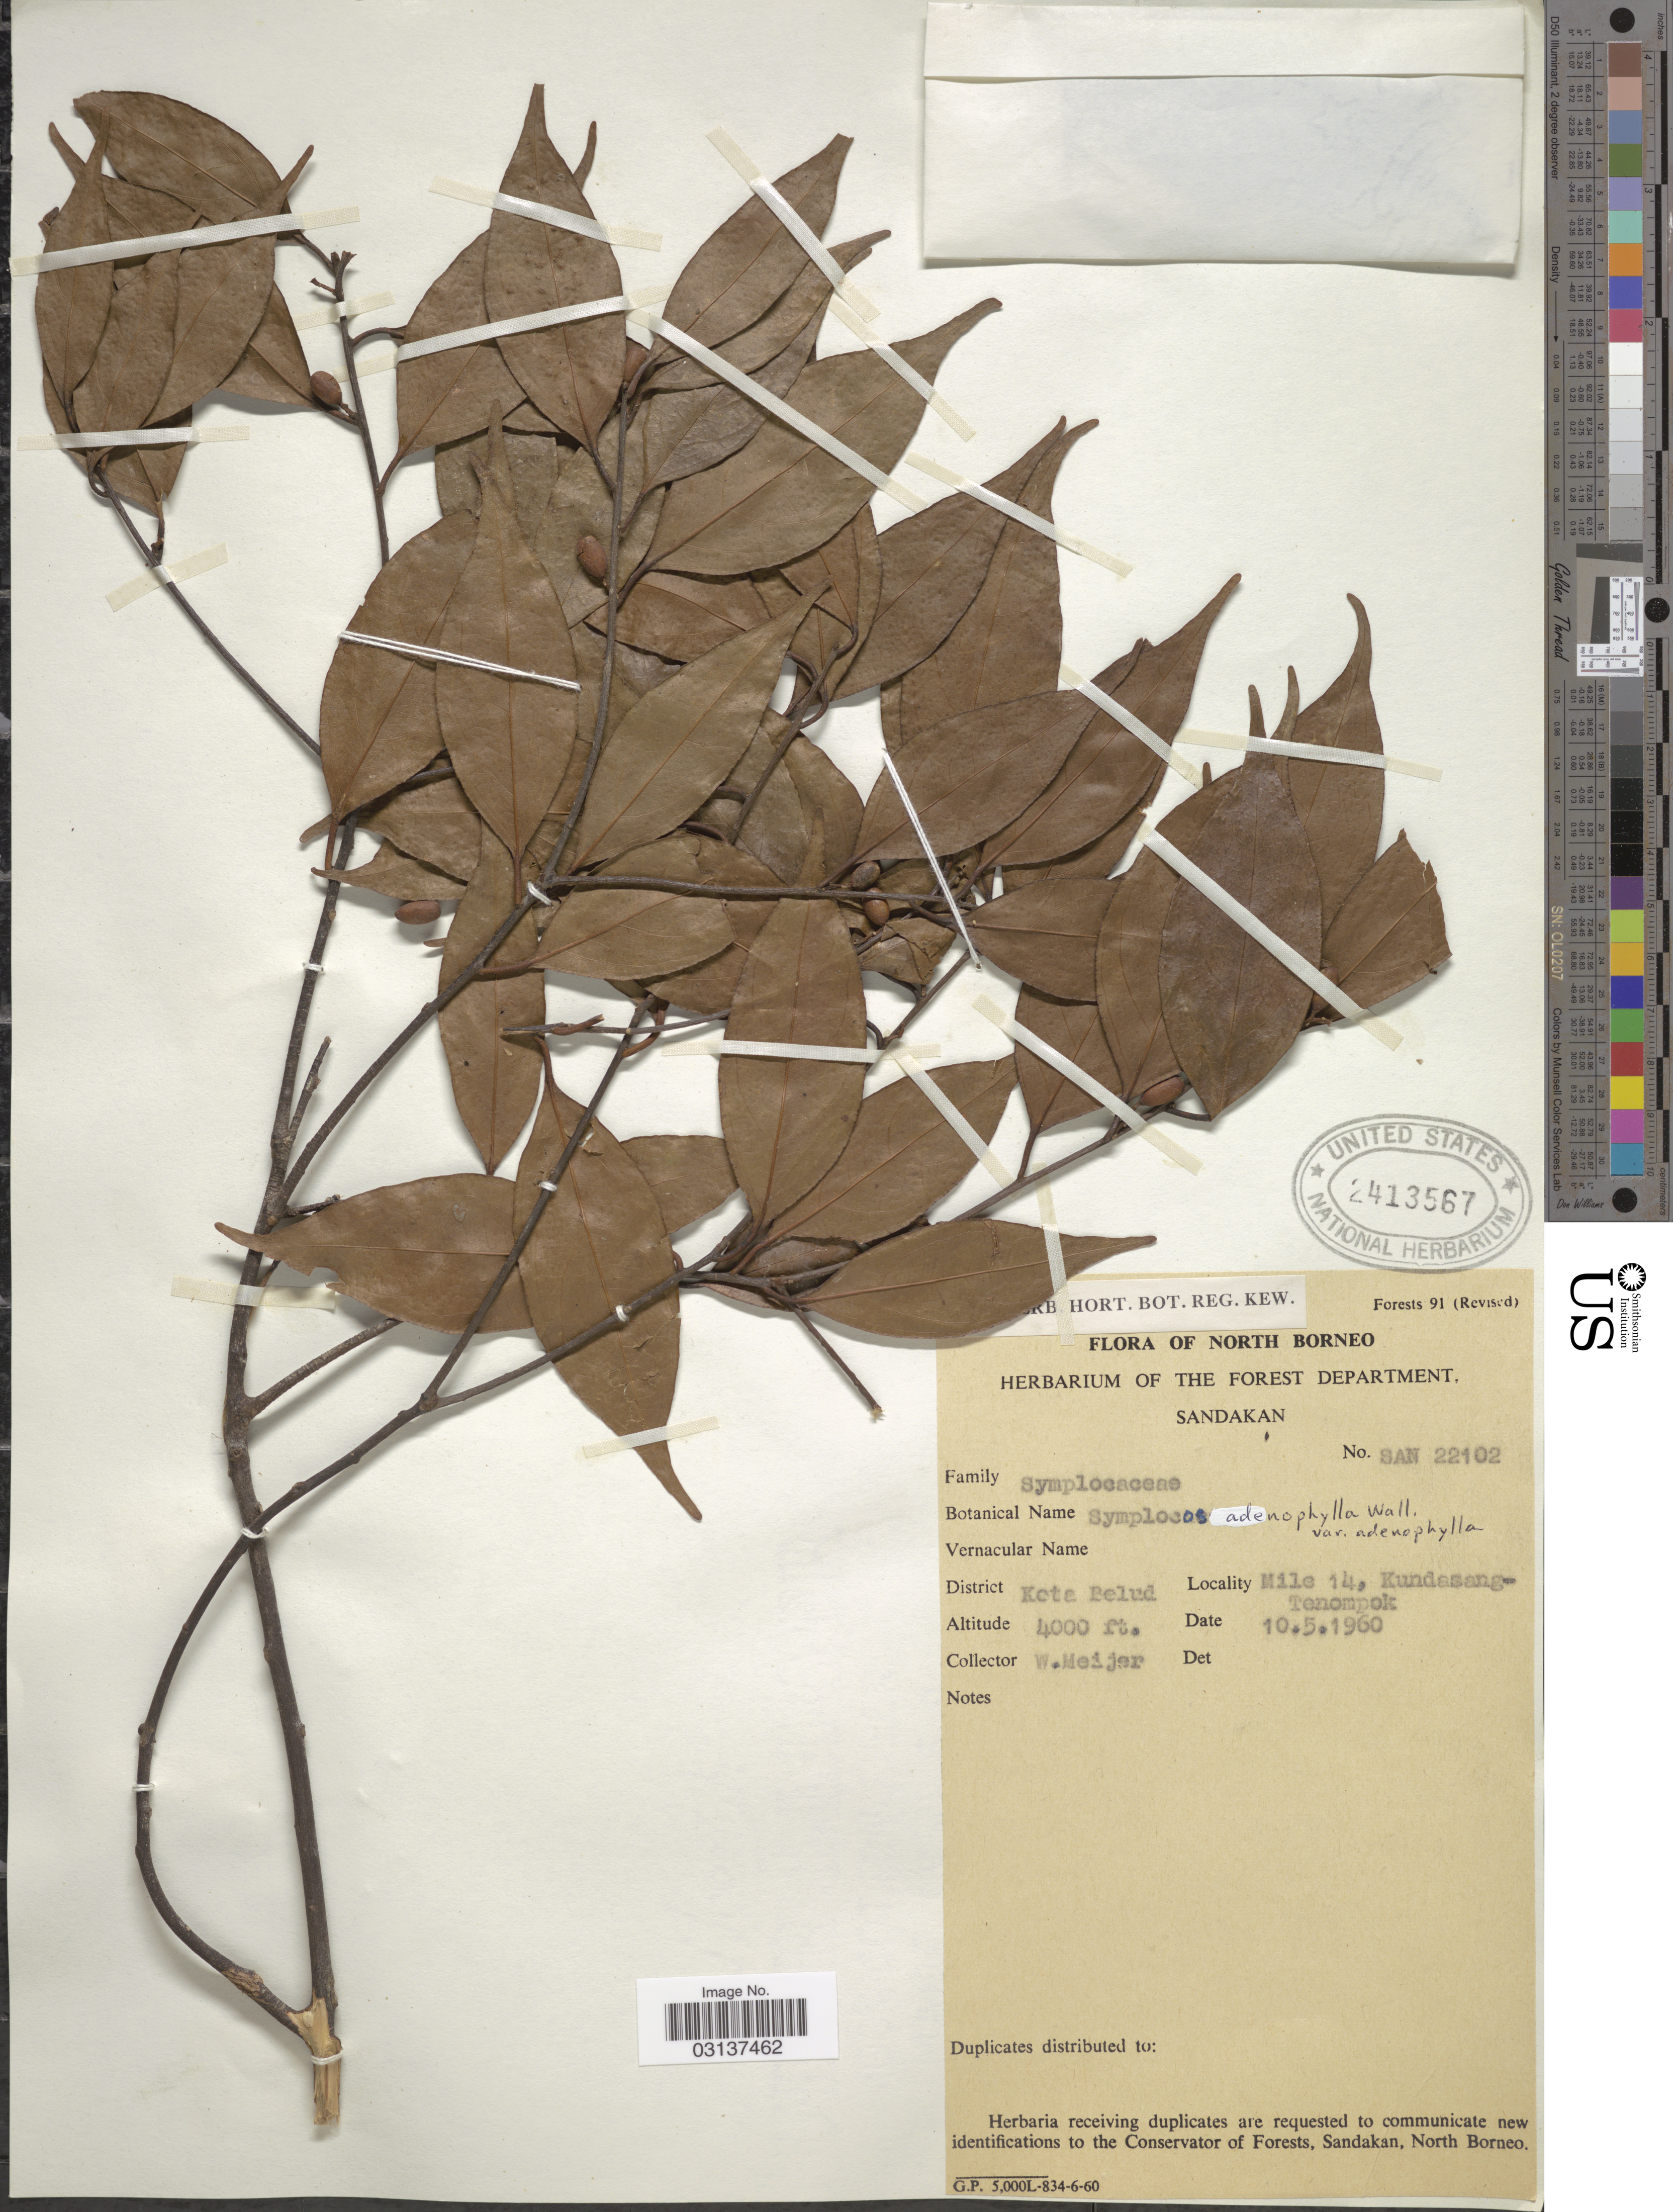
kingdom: Plantae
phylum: Tracheophyta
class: Magnoliopsida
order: Ericales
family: Symplocaceae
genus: Symplocos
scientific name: Symplocos adenophylla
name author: Wall. ex G. Don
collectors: W. Meijer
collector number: SAN22102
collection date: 1960-05-10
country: Malaysia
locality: North Borneo, District Kota Pelud, Mile 14, Kundasang-Tenompok.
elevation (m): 1219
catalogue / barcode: US 2413567